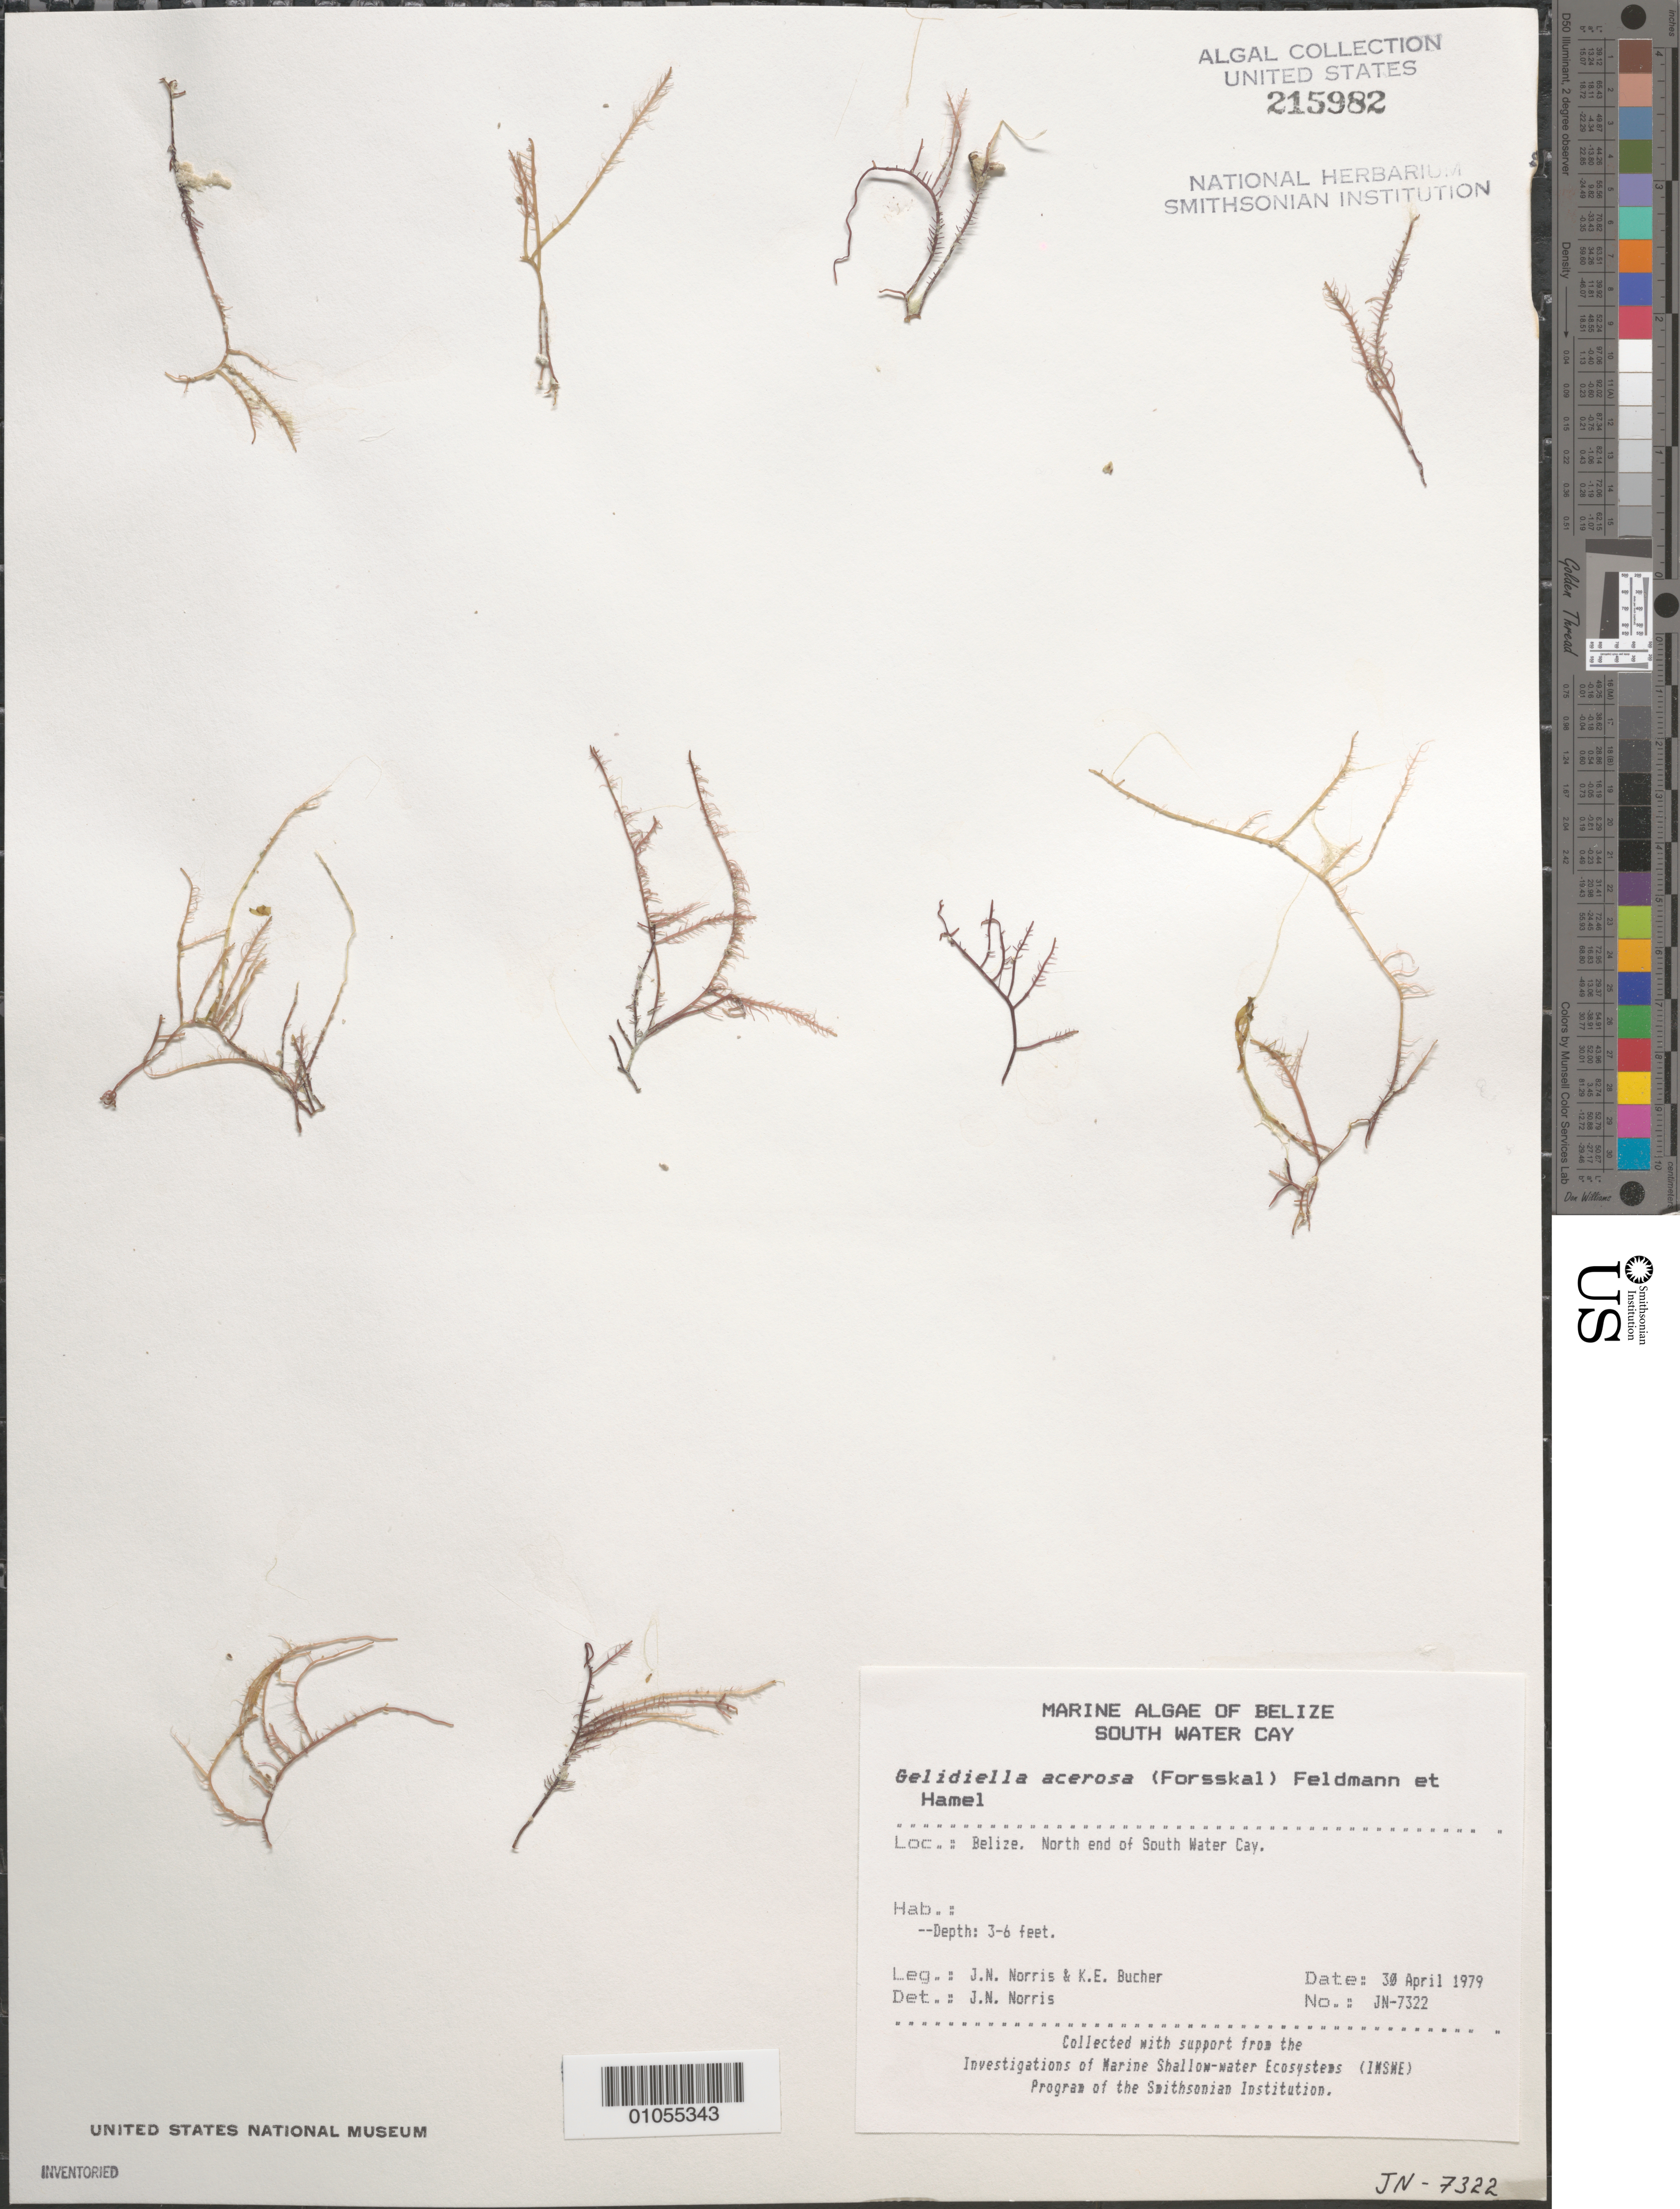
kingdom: Plantae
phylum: Rhodophyta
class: Florideophyceae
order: Gelidiales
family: Gelidiellaceae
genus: Gelidiella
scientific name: Gelidiella acerosa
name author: (Forssk.) Feldmann & G. Hamel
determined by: Norris, James N.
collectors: J. N. Norris & K. E. Bucher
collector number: JN-7322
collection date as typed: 30 Apr 1979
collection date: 1979-04-30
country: Belize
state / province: Stann Creek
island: South Water Cay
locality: North end of the cay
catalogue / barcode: US 215982